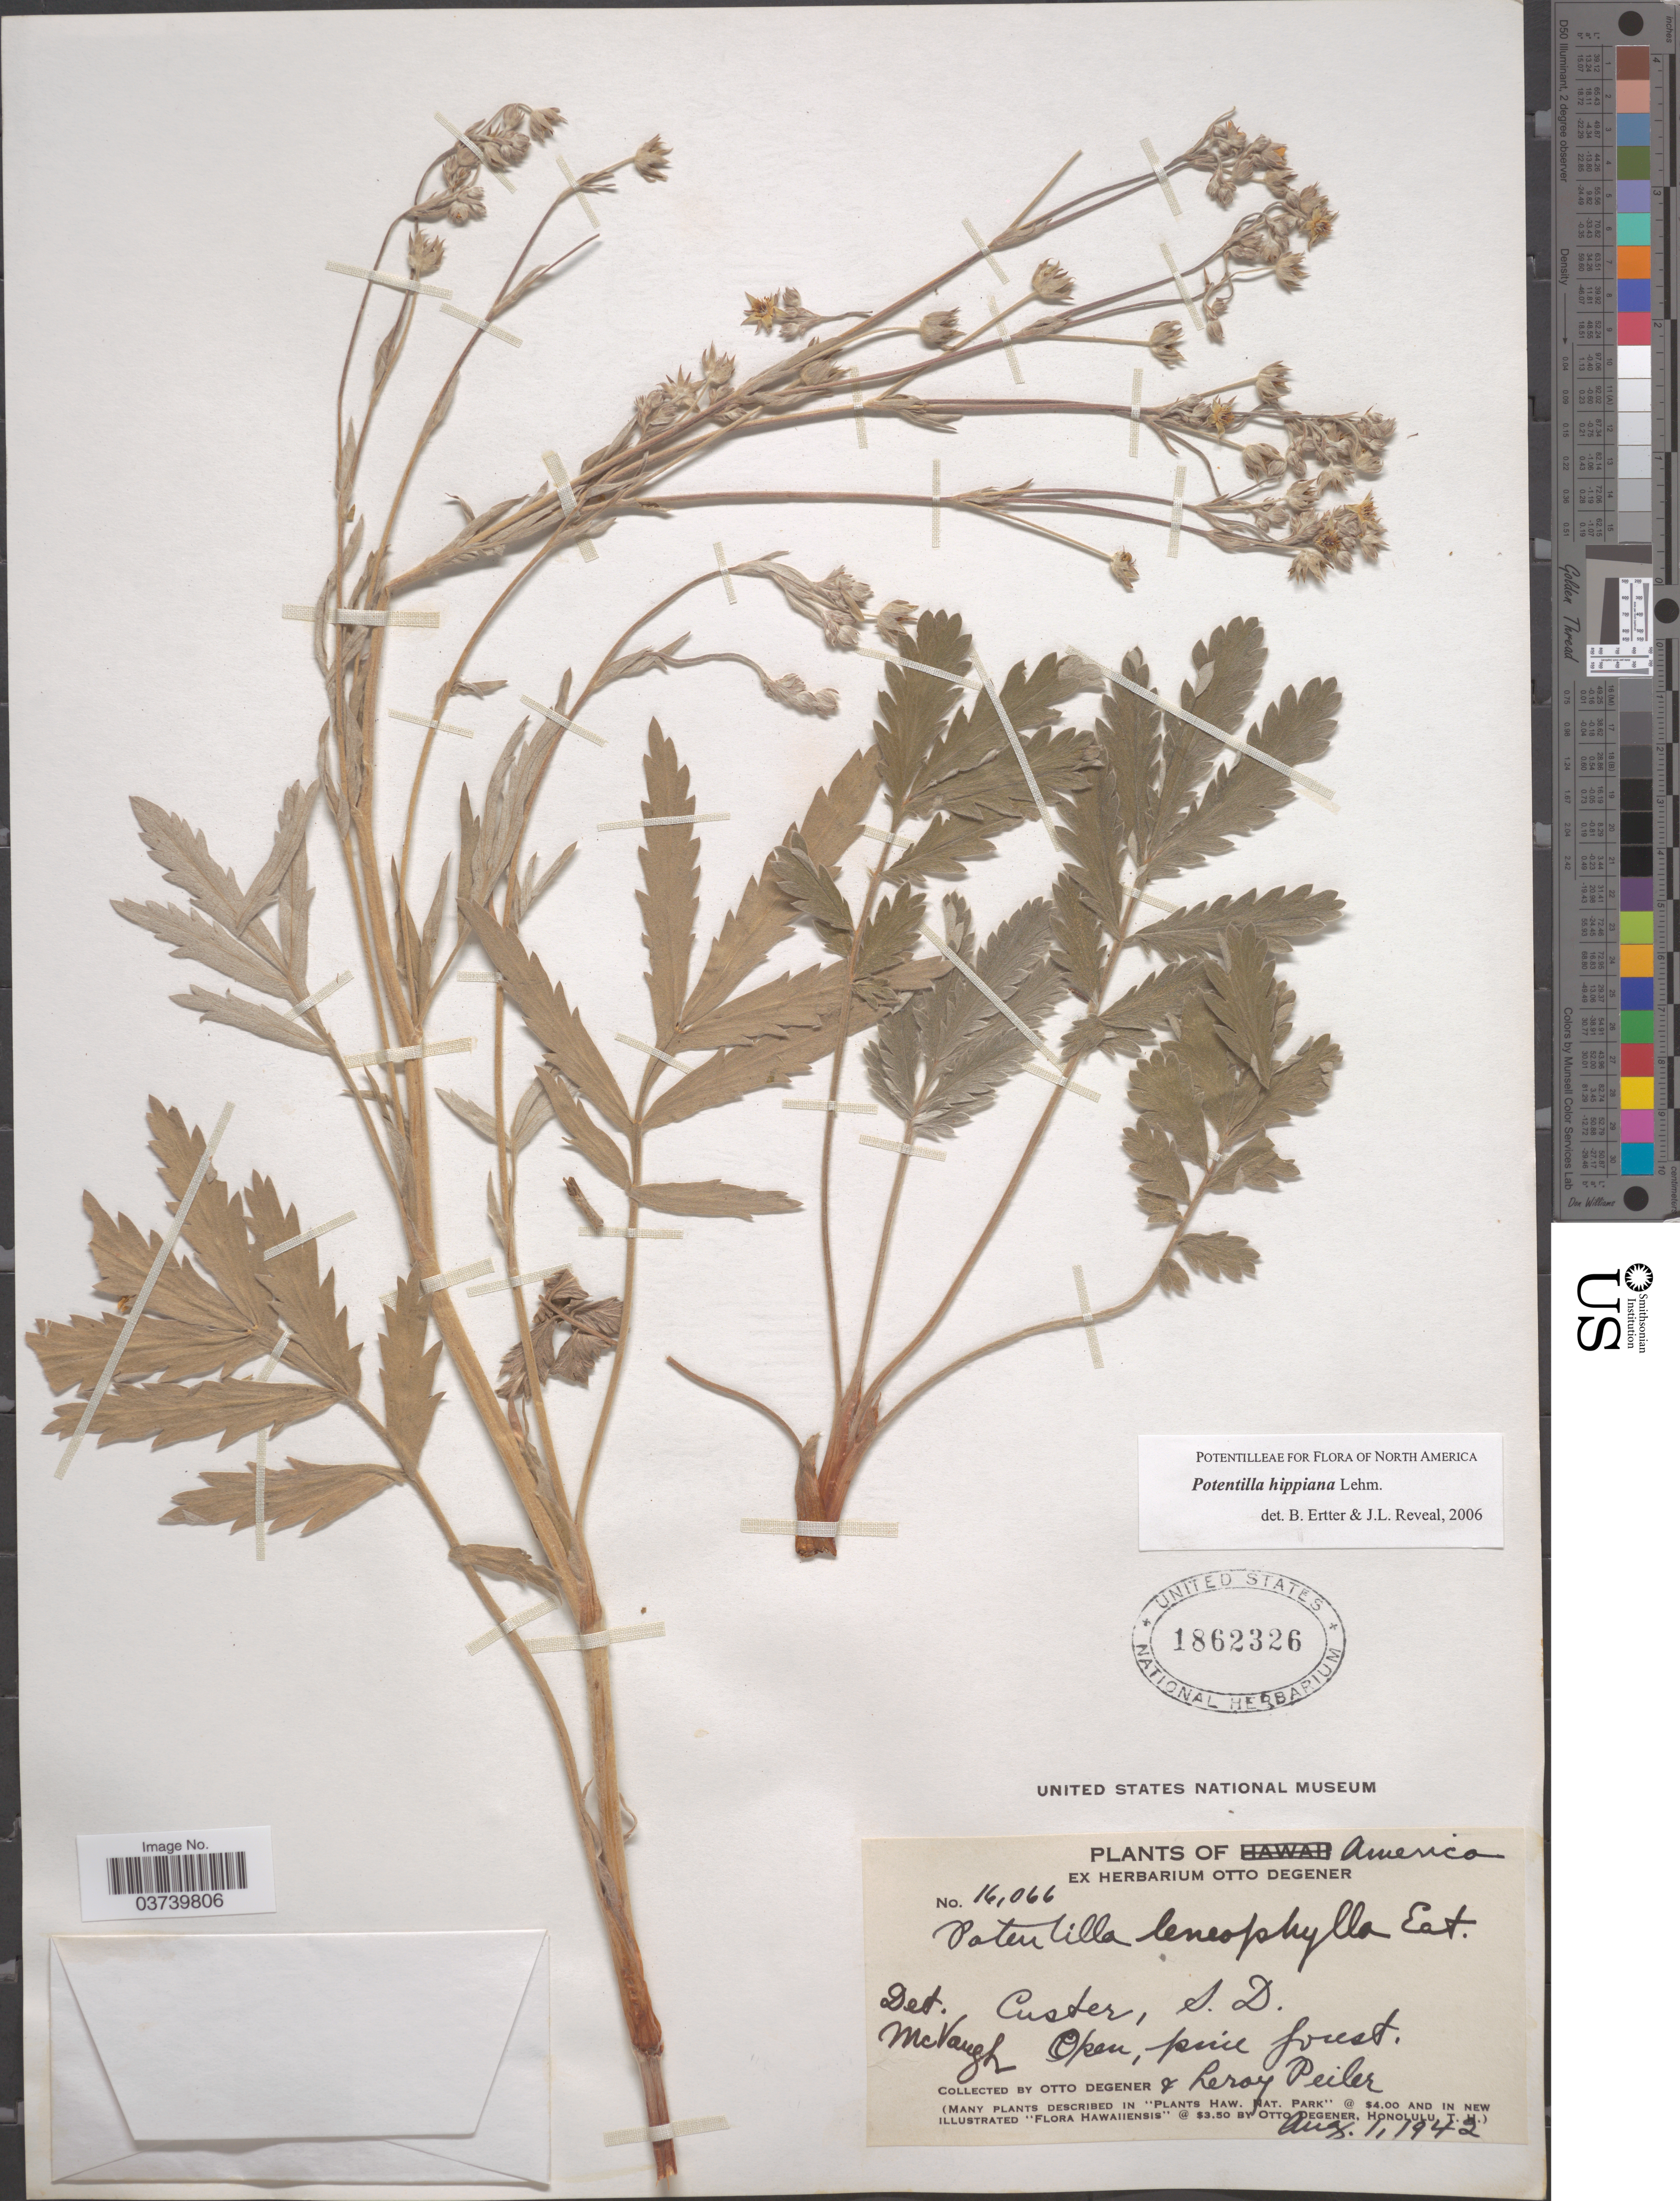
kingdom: Plantae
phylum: Tracheophyta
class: Magnoliopsida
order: Rosales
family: Rosaceae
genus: Potentilla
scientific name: Potentilla hippiana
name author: Lehm.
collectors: O. Degener & L. Peiler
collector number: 16066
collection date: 1942-08-01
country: United States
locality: McVaugh Open, pine forest.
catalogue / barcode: US 1862326